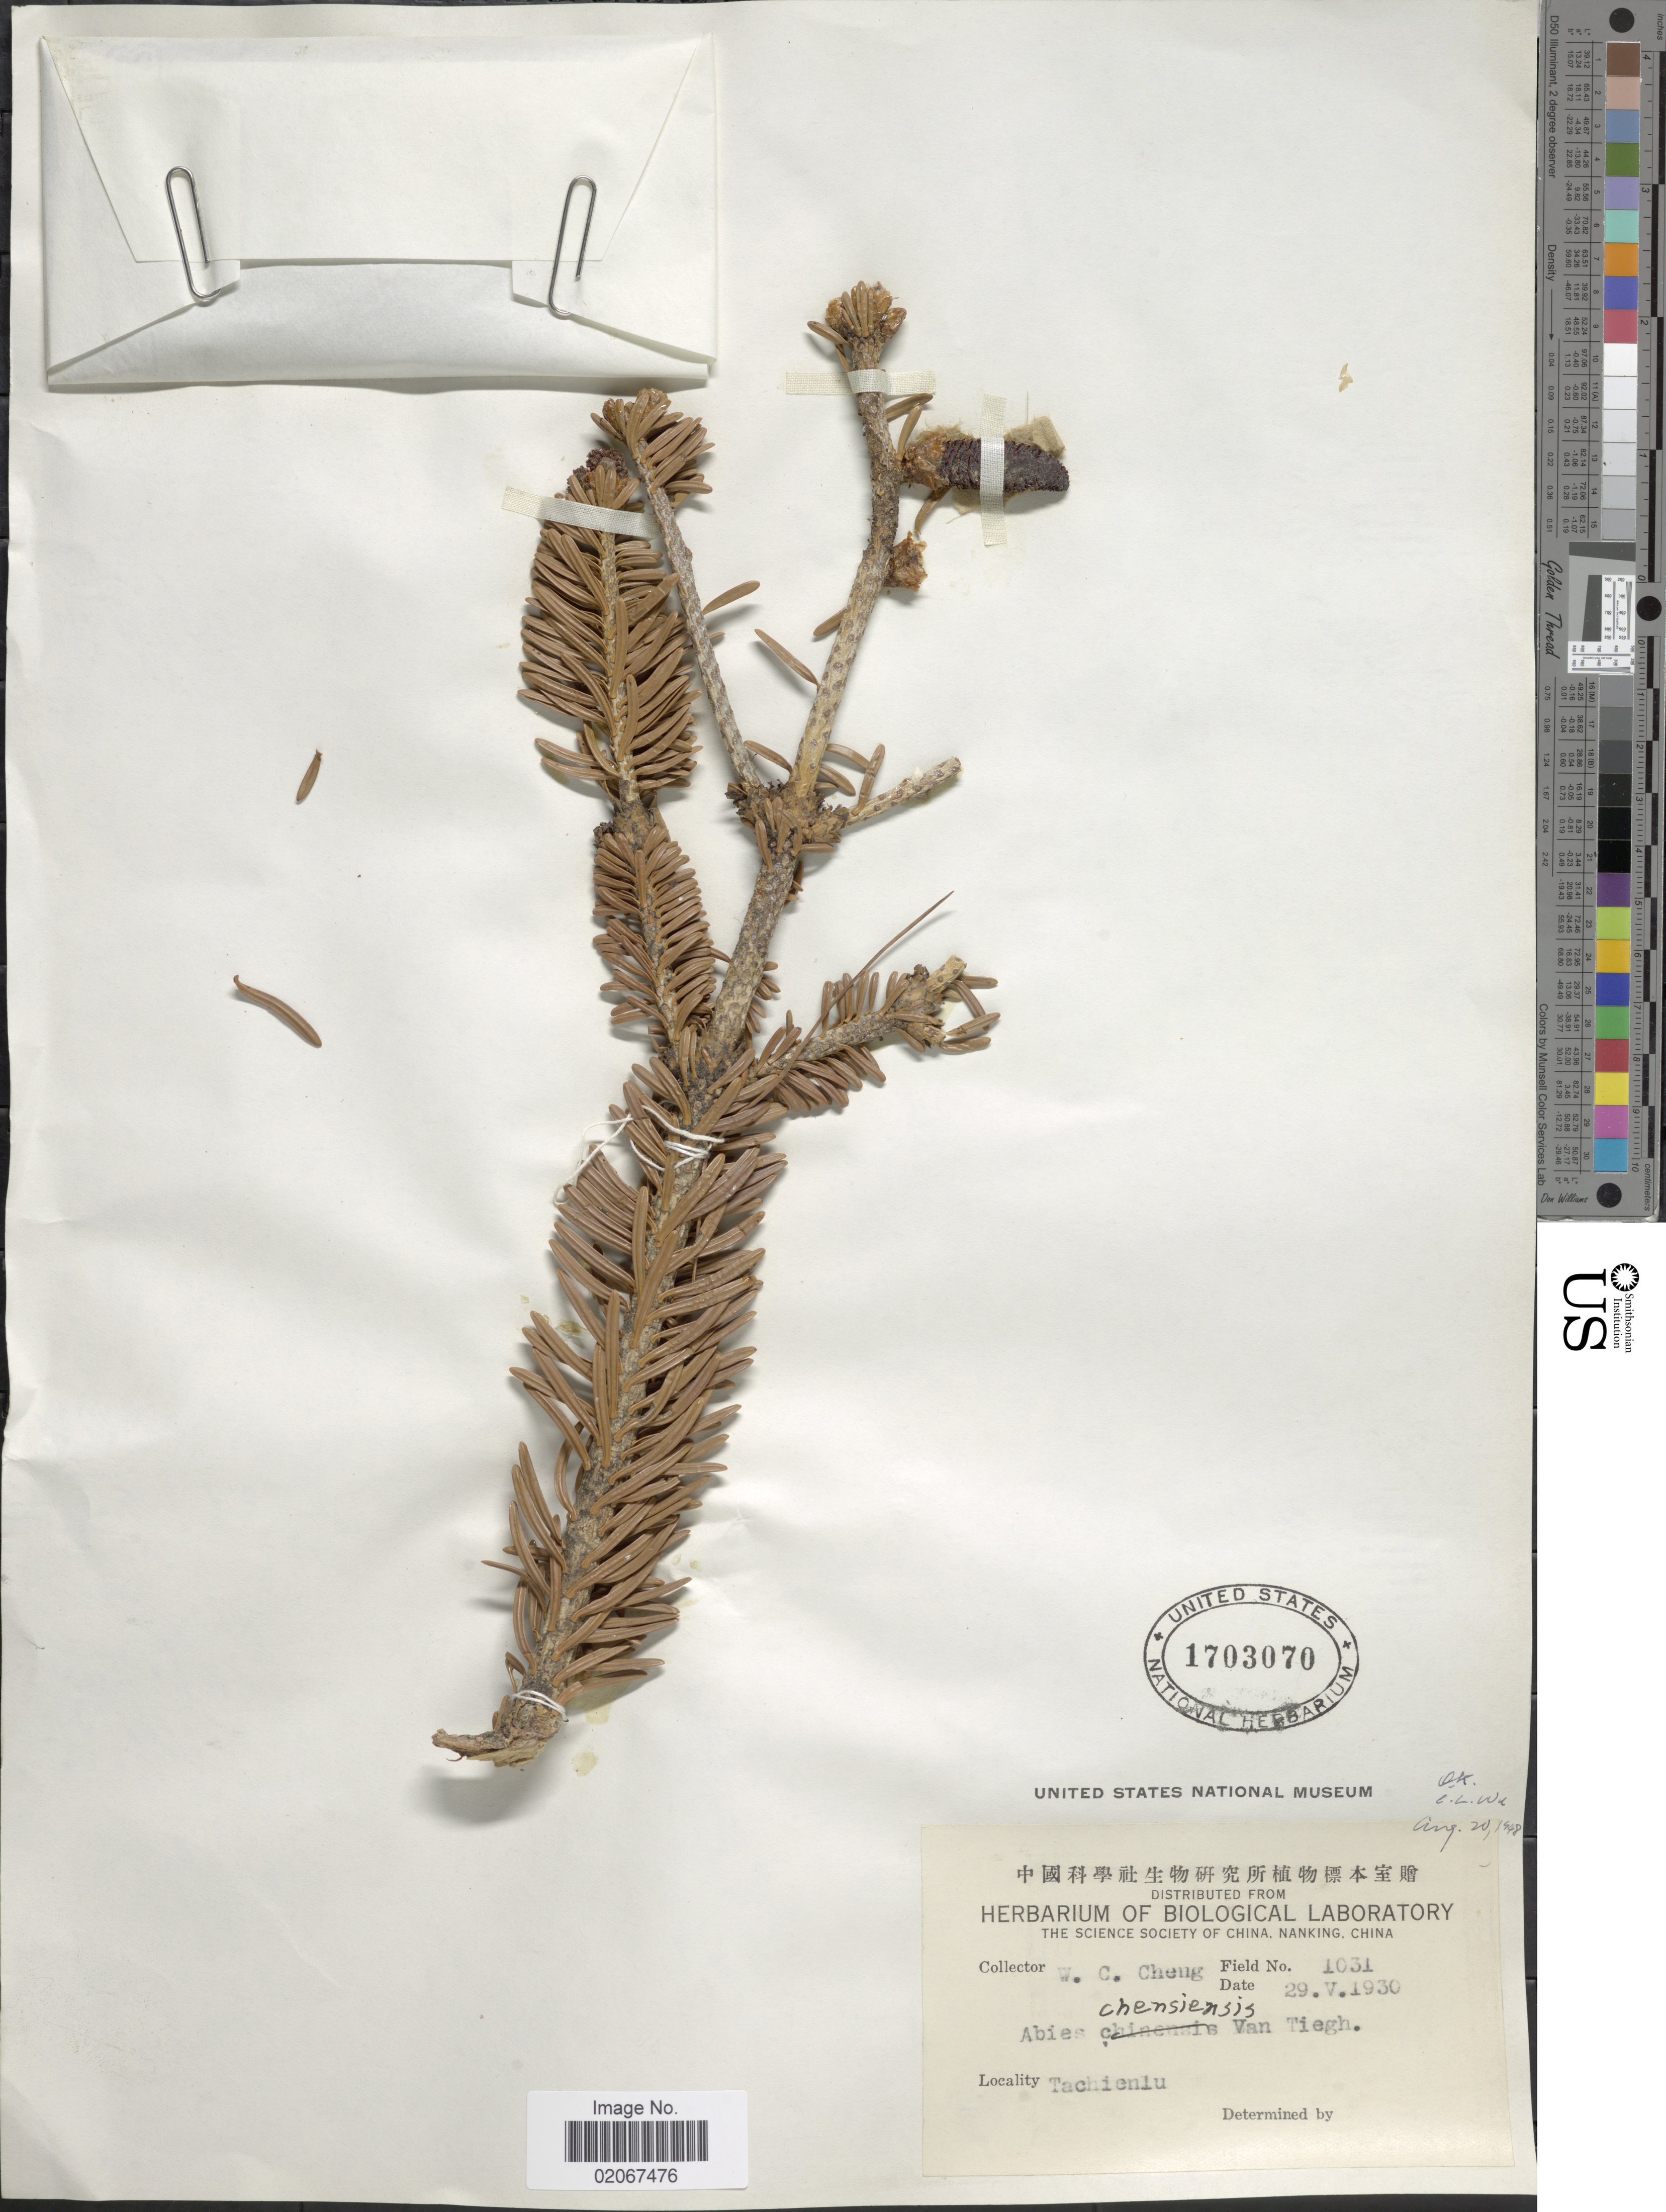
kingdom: Plantae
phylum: Tracheophyta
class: Pinopsida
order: Pinales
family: Pinaceae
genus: Abies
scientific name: Abies chensiensis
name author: Tiegh.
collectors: W. C. Cheng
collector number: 1031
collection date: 1930-05-29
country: China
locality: Tachienlu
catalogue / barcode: US 1703070